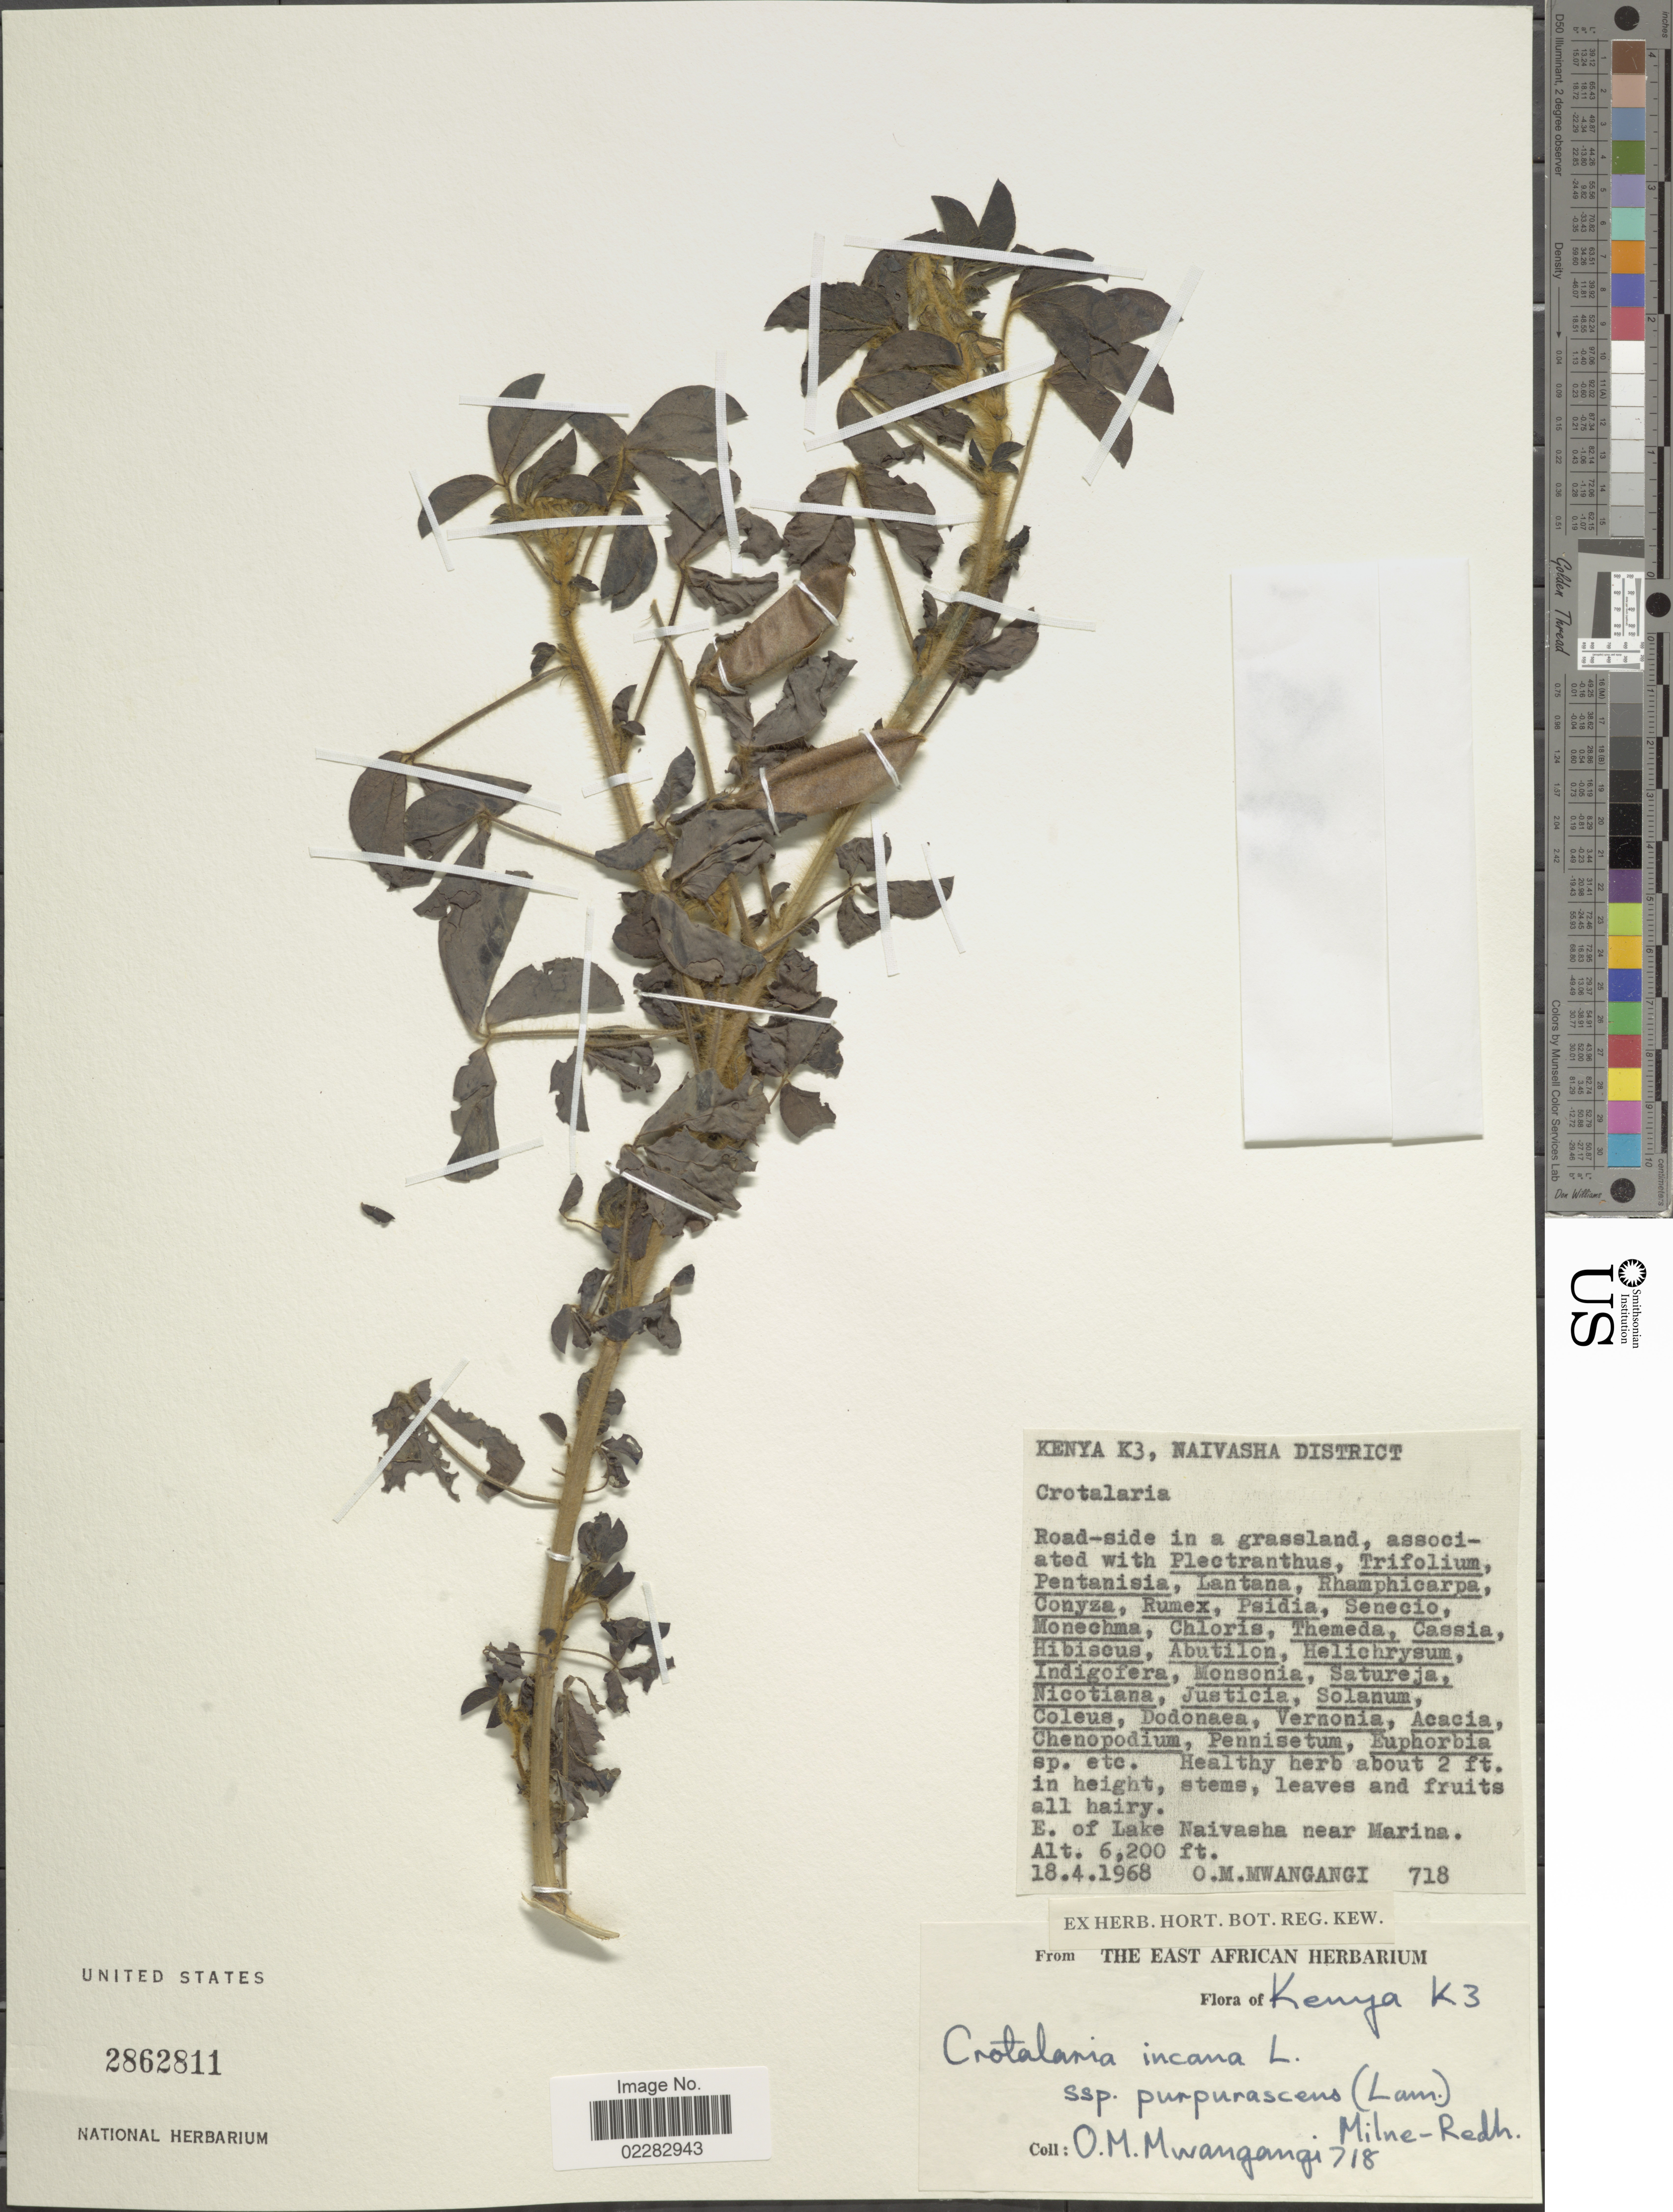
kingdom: Plantae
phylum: Tracheophyta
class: Magnoliopsida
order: Fabales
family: Fabaceae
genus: Crotalaria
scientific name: Crotalaria incana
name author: L.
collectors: O. M. Mwangangi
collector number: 718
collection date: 1968-04-18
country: Kenya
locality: Kenya K3, Naivasha District, E. of Lake Naivasha near Marina.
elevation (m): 1890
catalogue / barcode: US 2862811